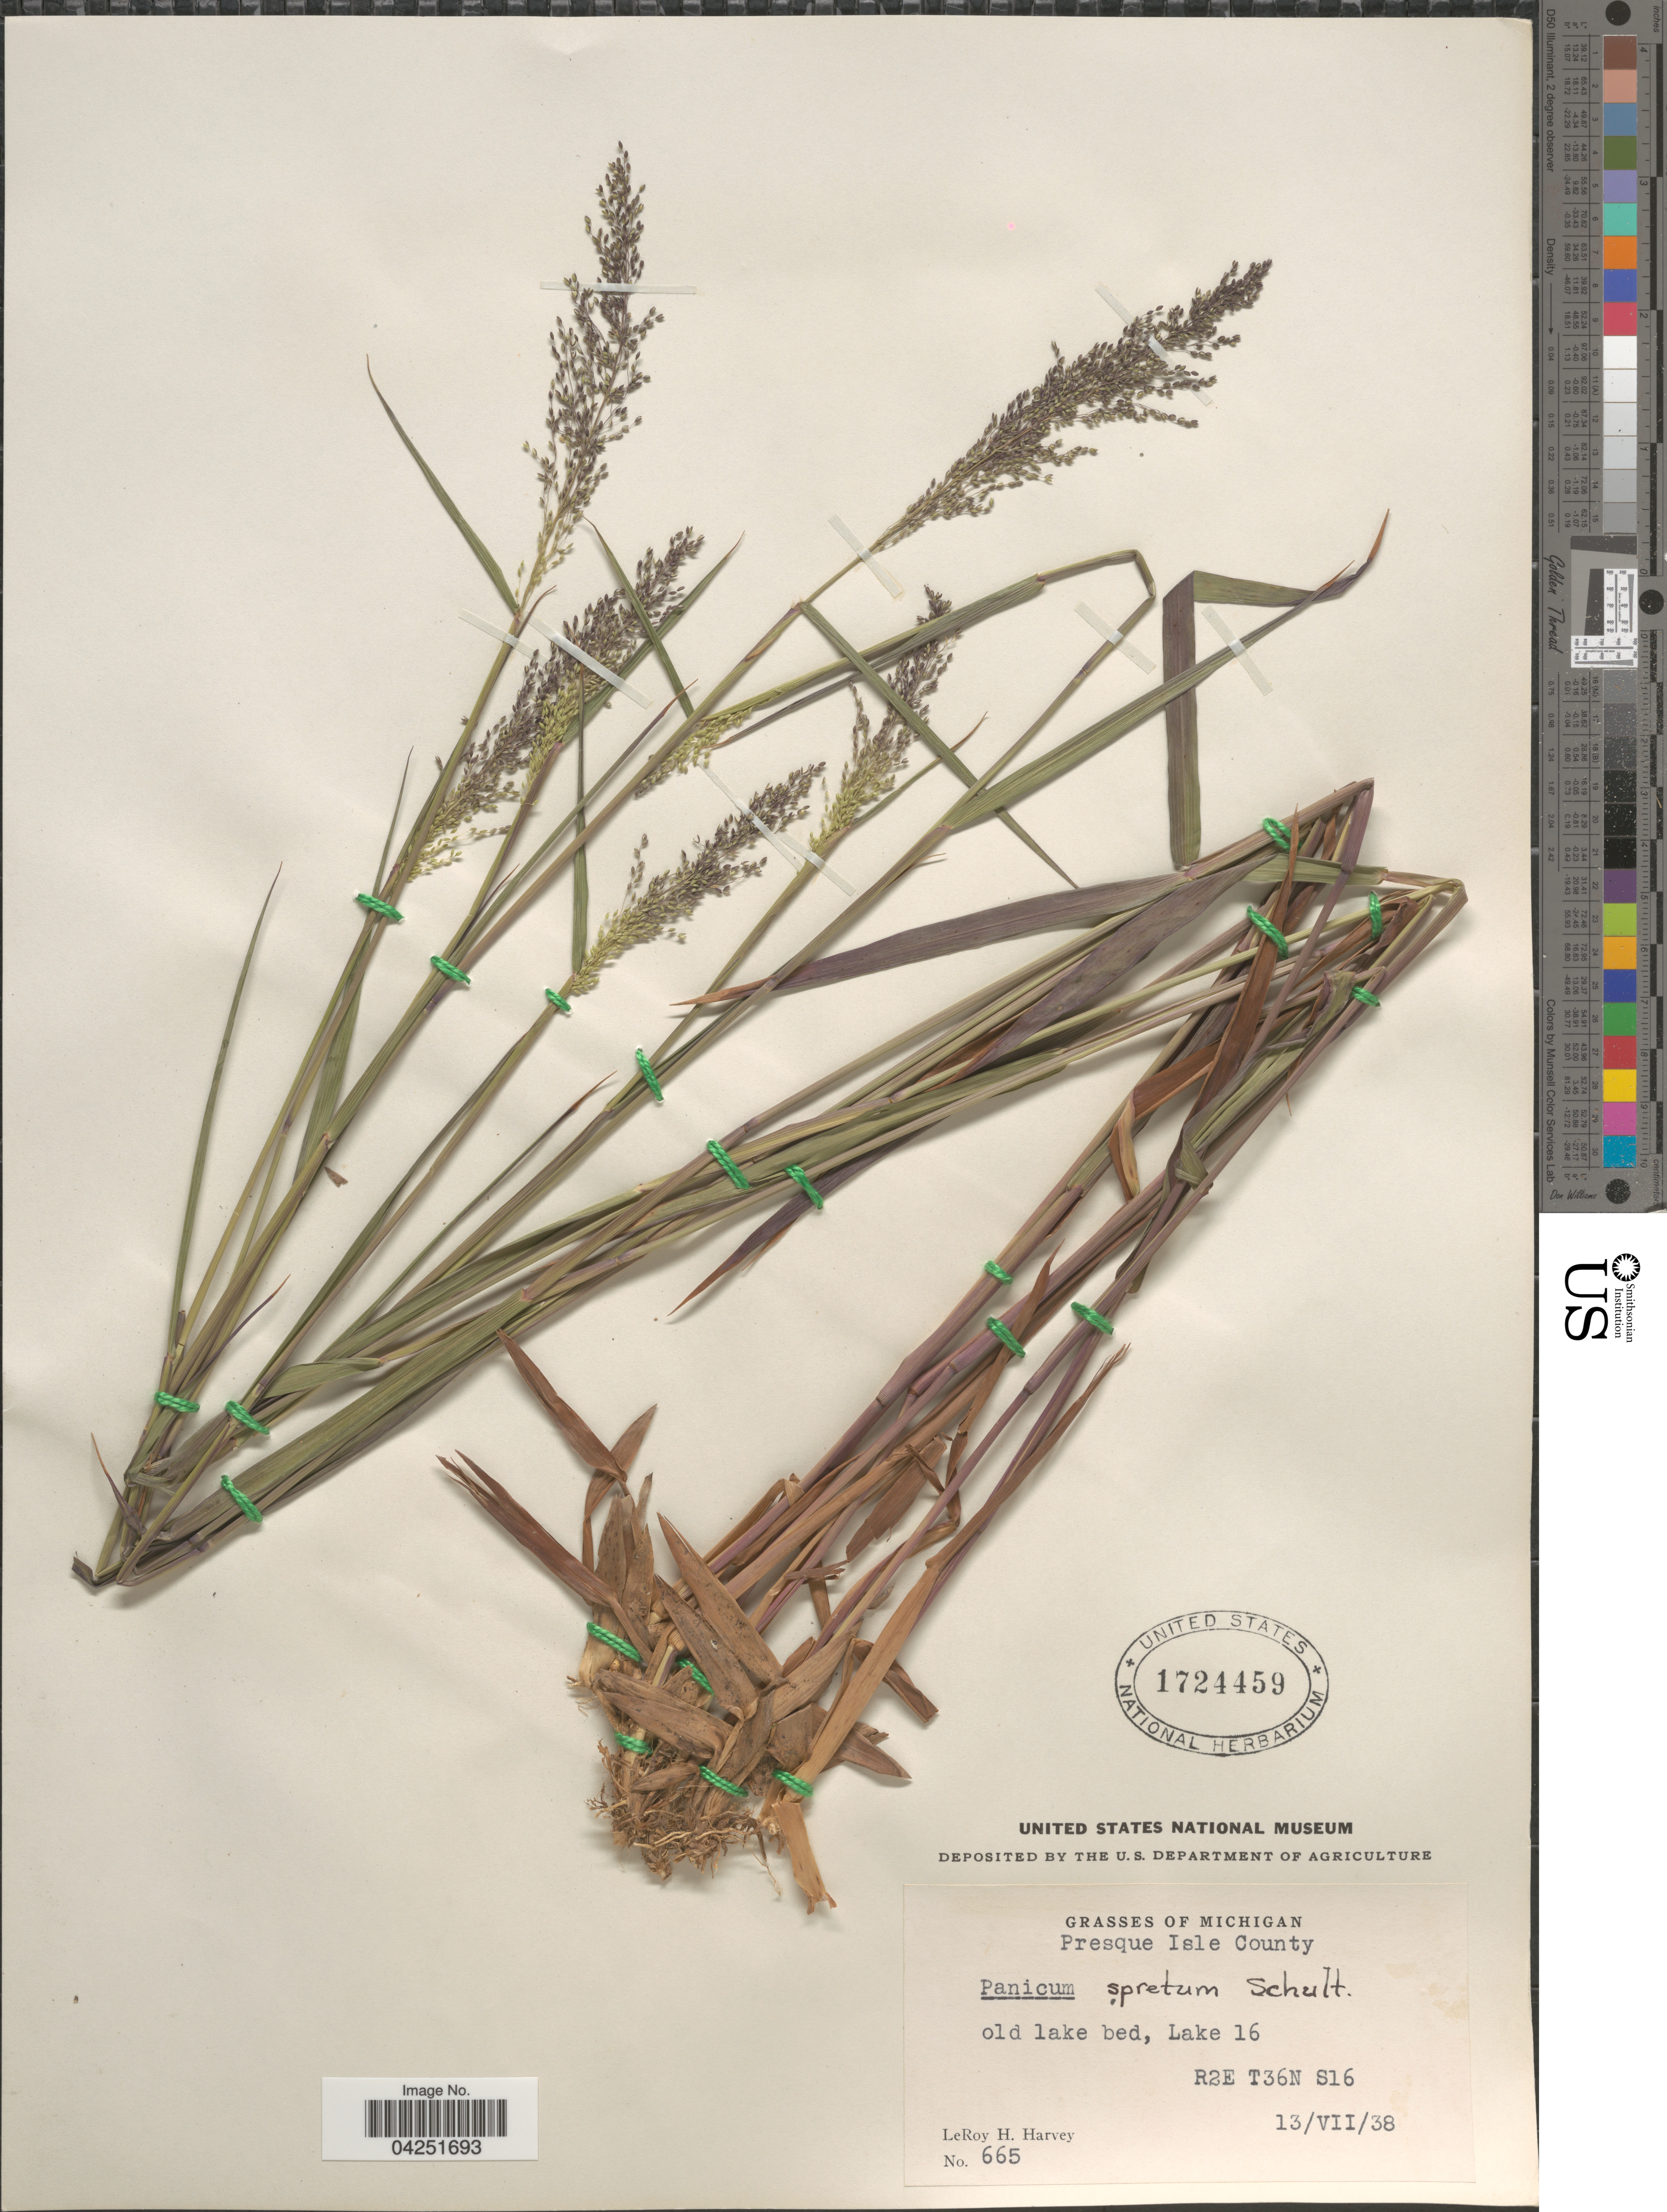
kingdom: Plantae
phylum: Tracheophyta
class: Liliopsida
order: Poales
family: Poaceae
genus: Dichanthelium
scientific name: Dichanthelium acuminatum var. densiflorum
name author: (Rand & Redfield) Gould & C.A. Clark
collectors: L. H. Harvey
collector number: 665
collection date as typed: Transcribed d/m/y: 13/7/38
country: United States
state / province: Michigan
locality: Presque Isle County. Old lake bed, Lake 16. R2E T36N S16.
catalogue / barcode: US 1724459